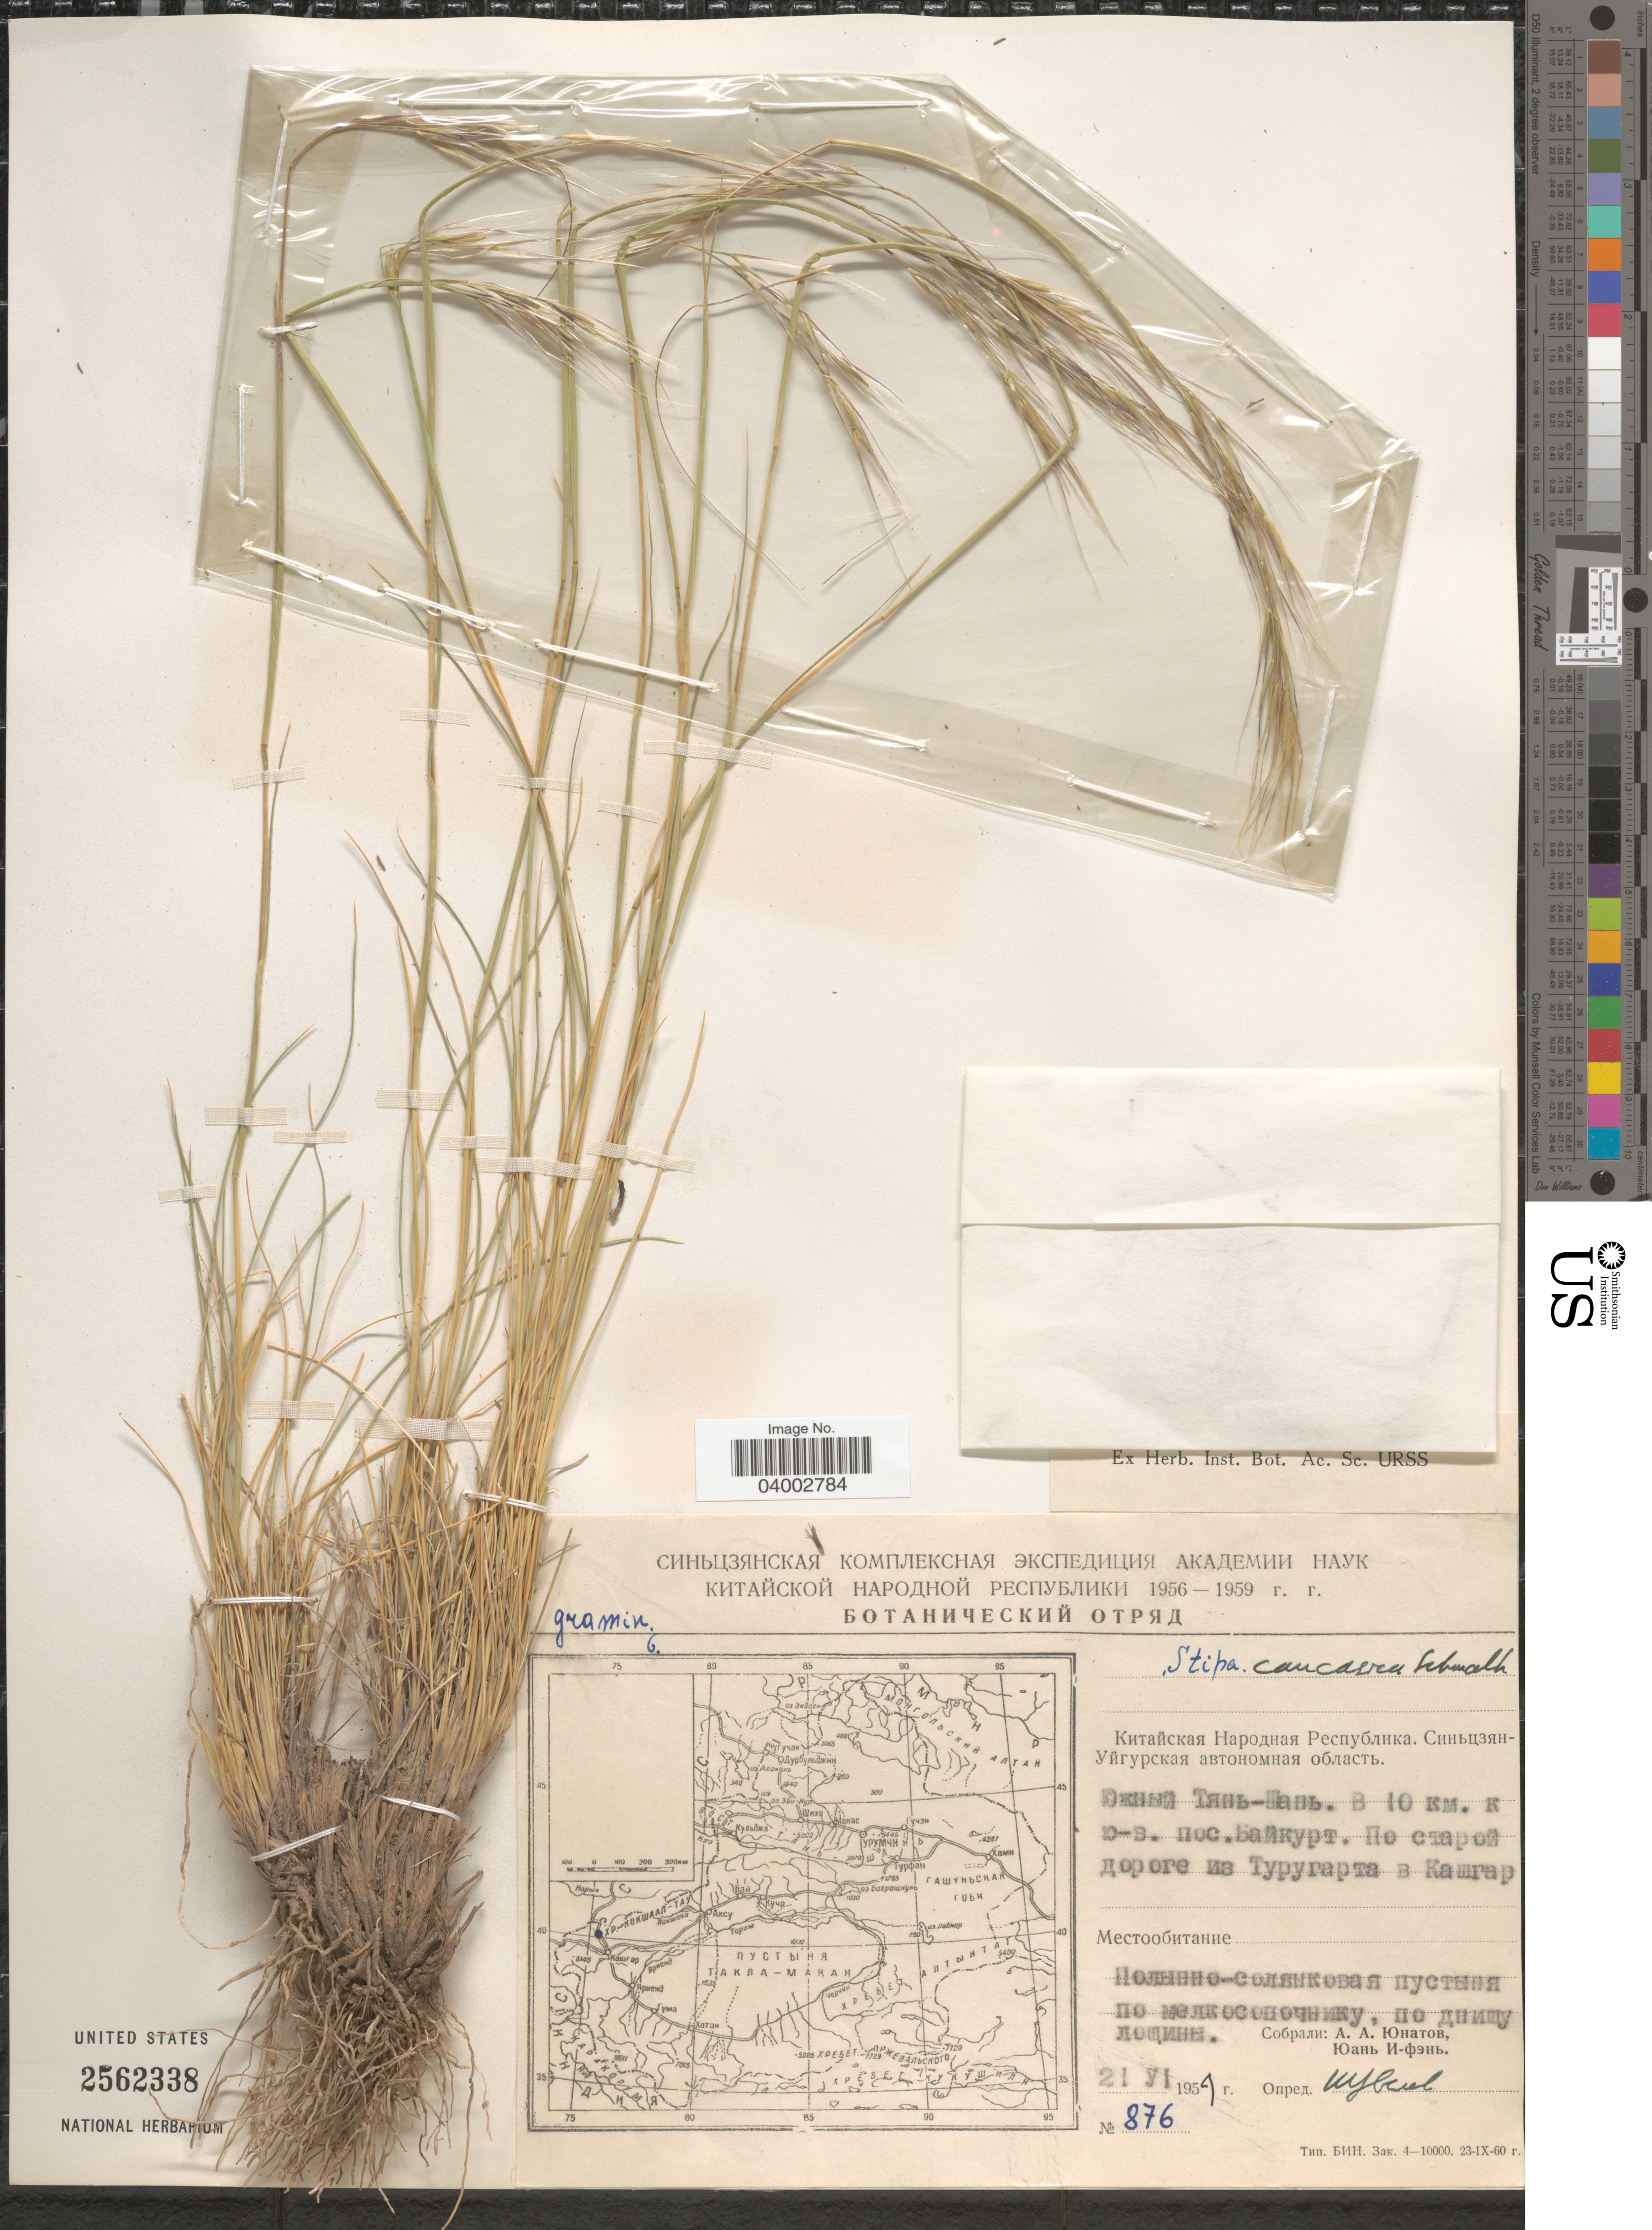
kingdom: Plantae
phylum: Tracheophyta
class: Liliopsida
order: Poales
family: Poaceae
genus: Stipa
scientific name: Stipa caucasica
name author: Schmalh.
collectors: A. Unatov & Yuan I-fen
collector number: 876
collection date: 1957-06-21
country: China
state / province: Xinjiang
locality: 10 km SE of Baykurut on road to Kashgar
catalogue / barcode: US 2562338